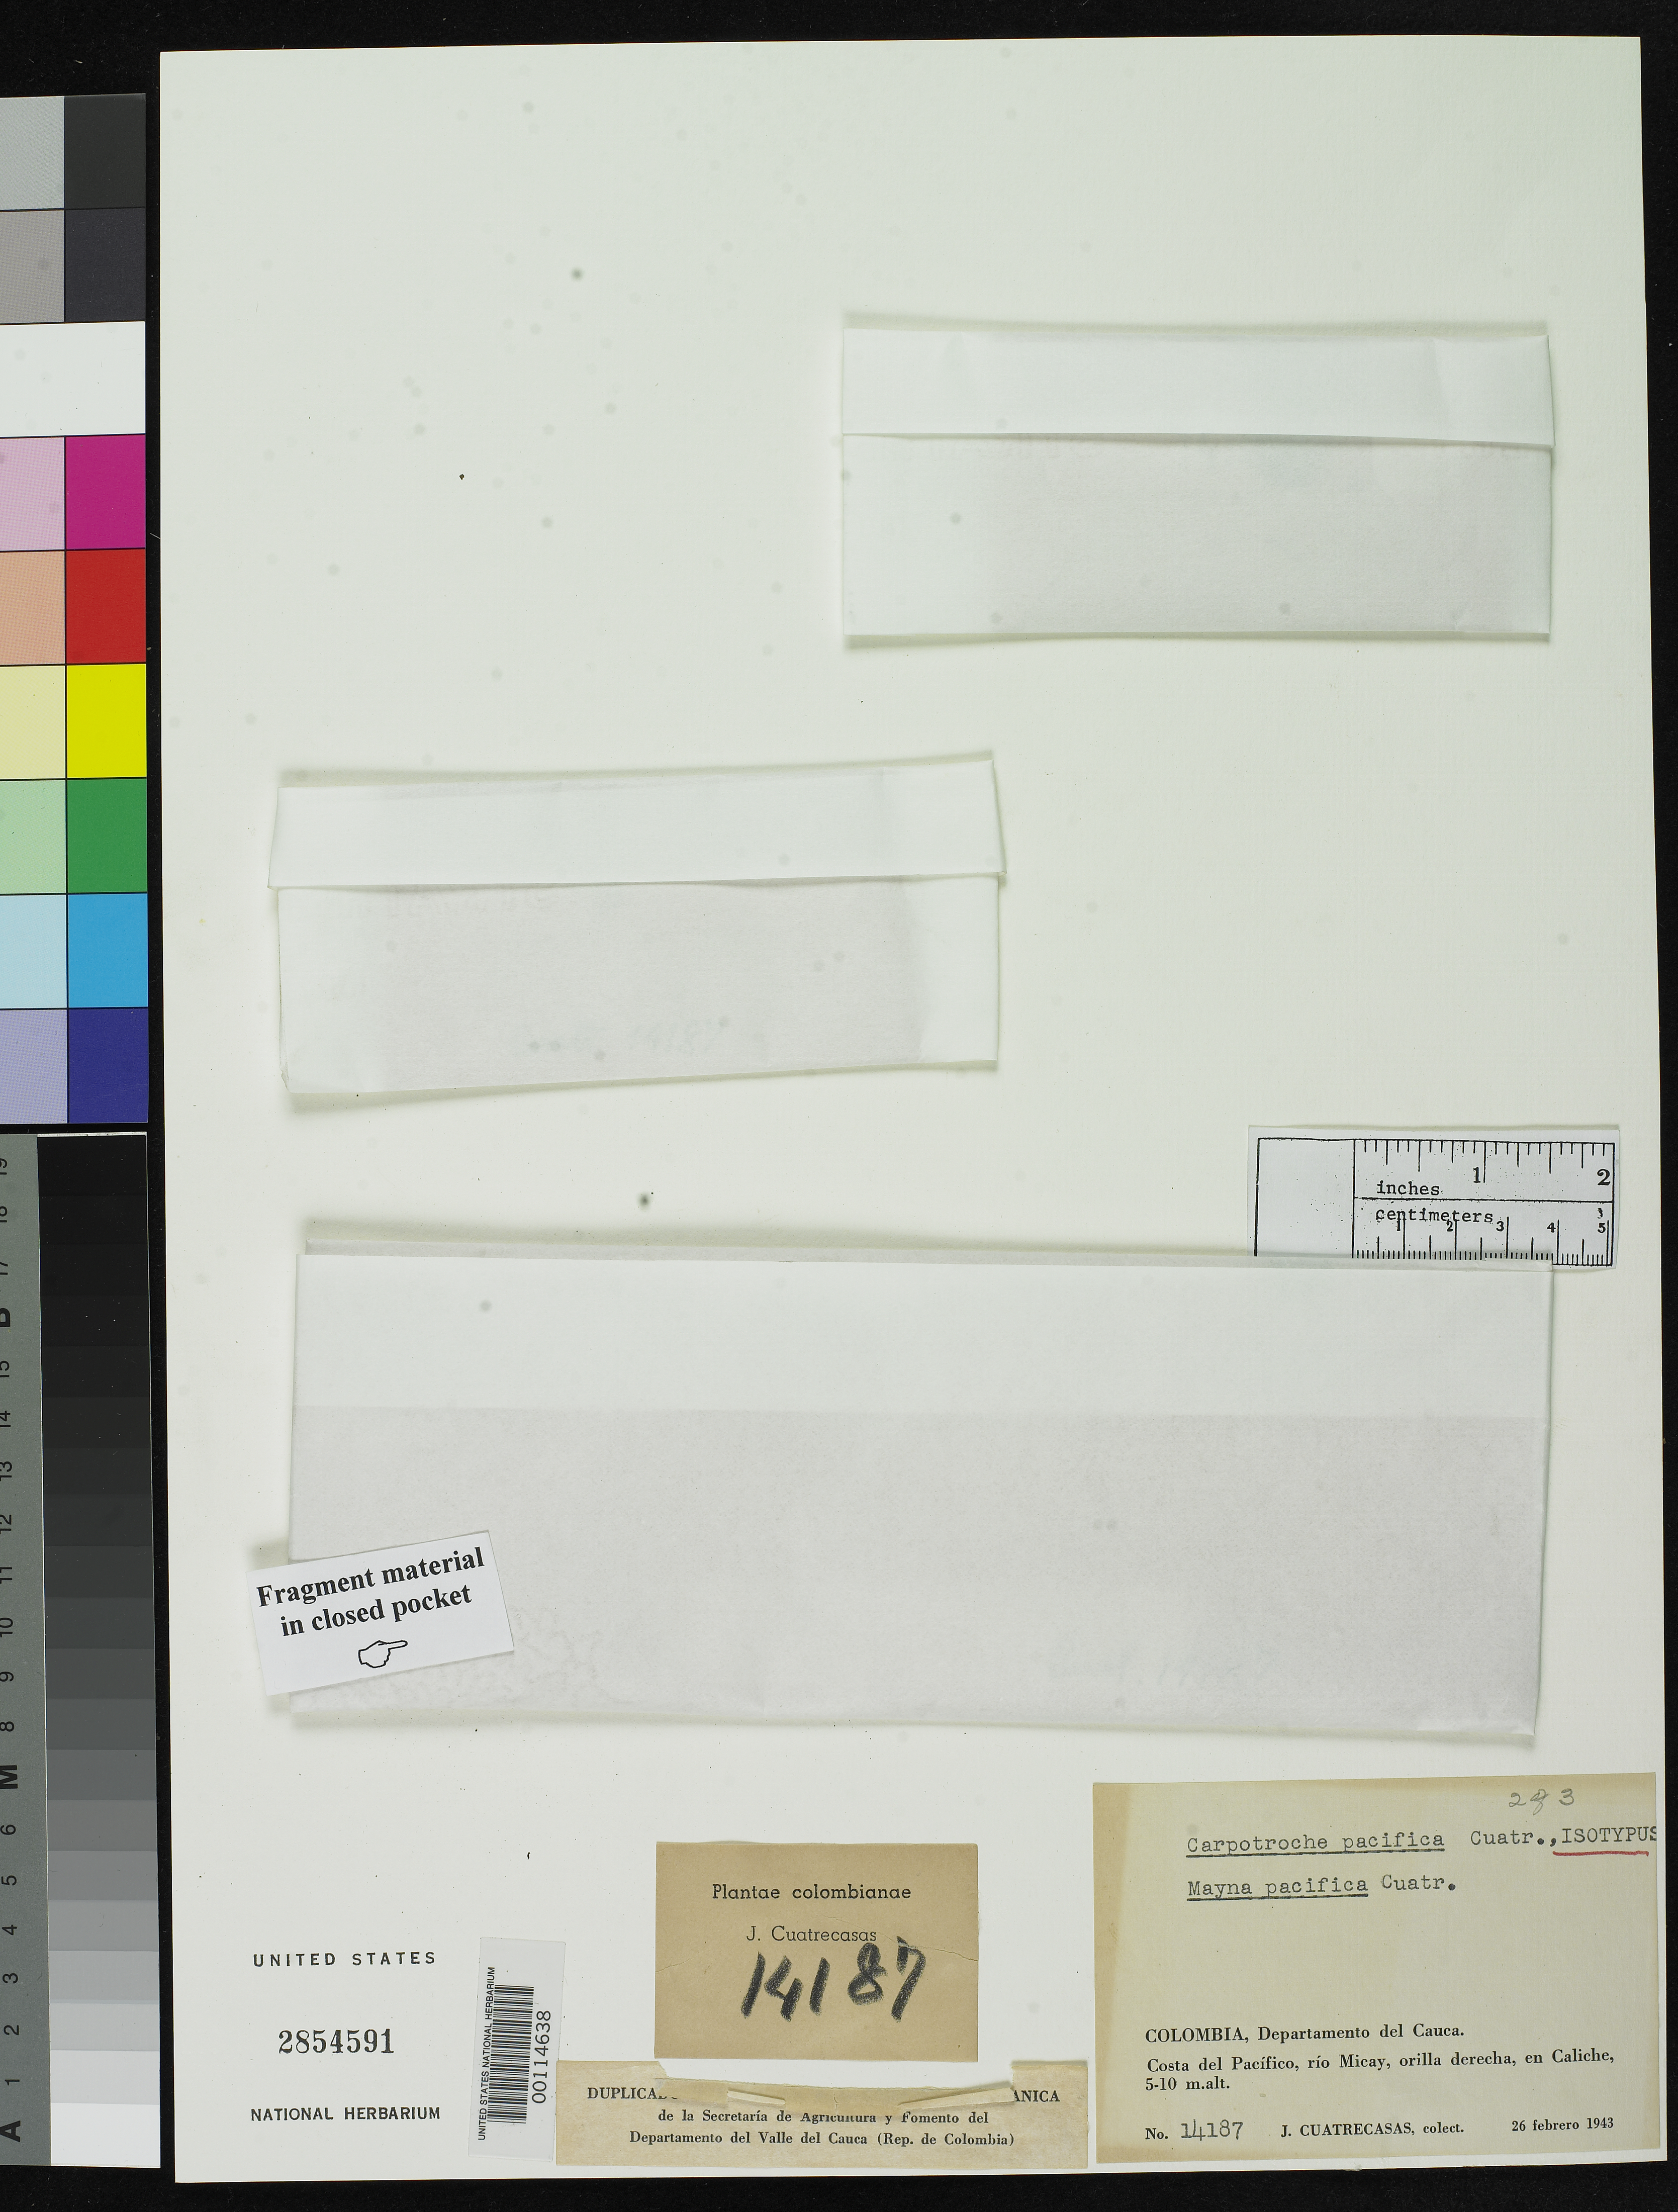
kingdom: Plantae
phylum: Tracheophyta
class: Magnoliopsida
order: Malpighiales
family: Achariaceae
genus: Mayna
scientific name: Mayna pacifica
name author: Cuatrec.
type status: Isotype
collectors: J. Cuatrecasas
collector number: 14187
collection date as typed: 26 Feb 1943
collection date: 1943-02-26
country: Colombia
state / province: Cauca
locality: Pacific Coast, Rio Micay, in Caliche.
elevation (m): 5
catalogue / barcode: US 2854591